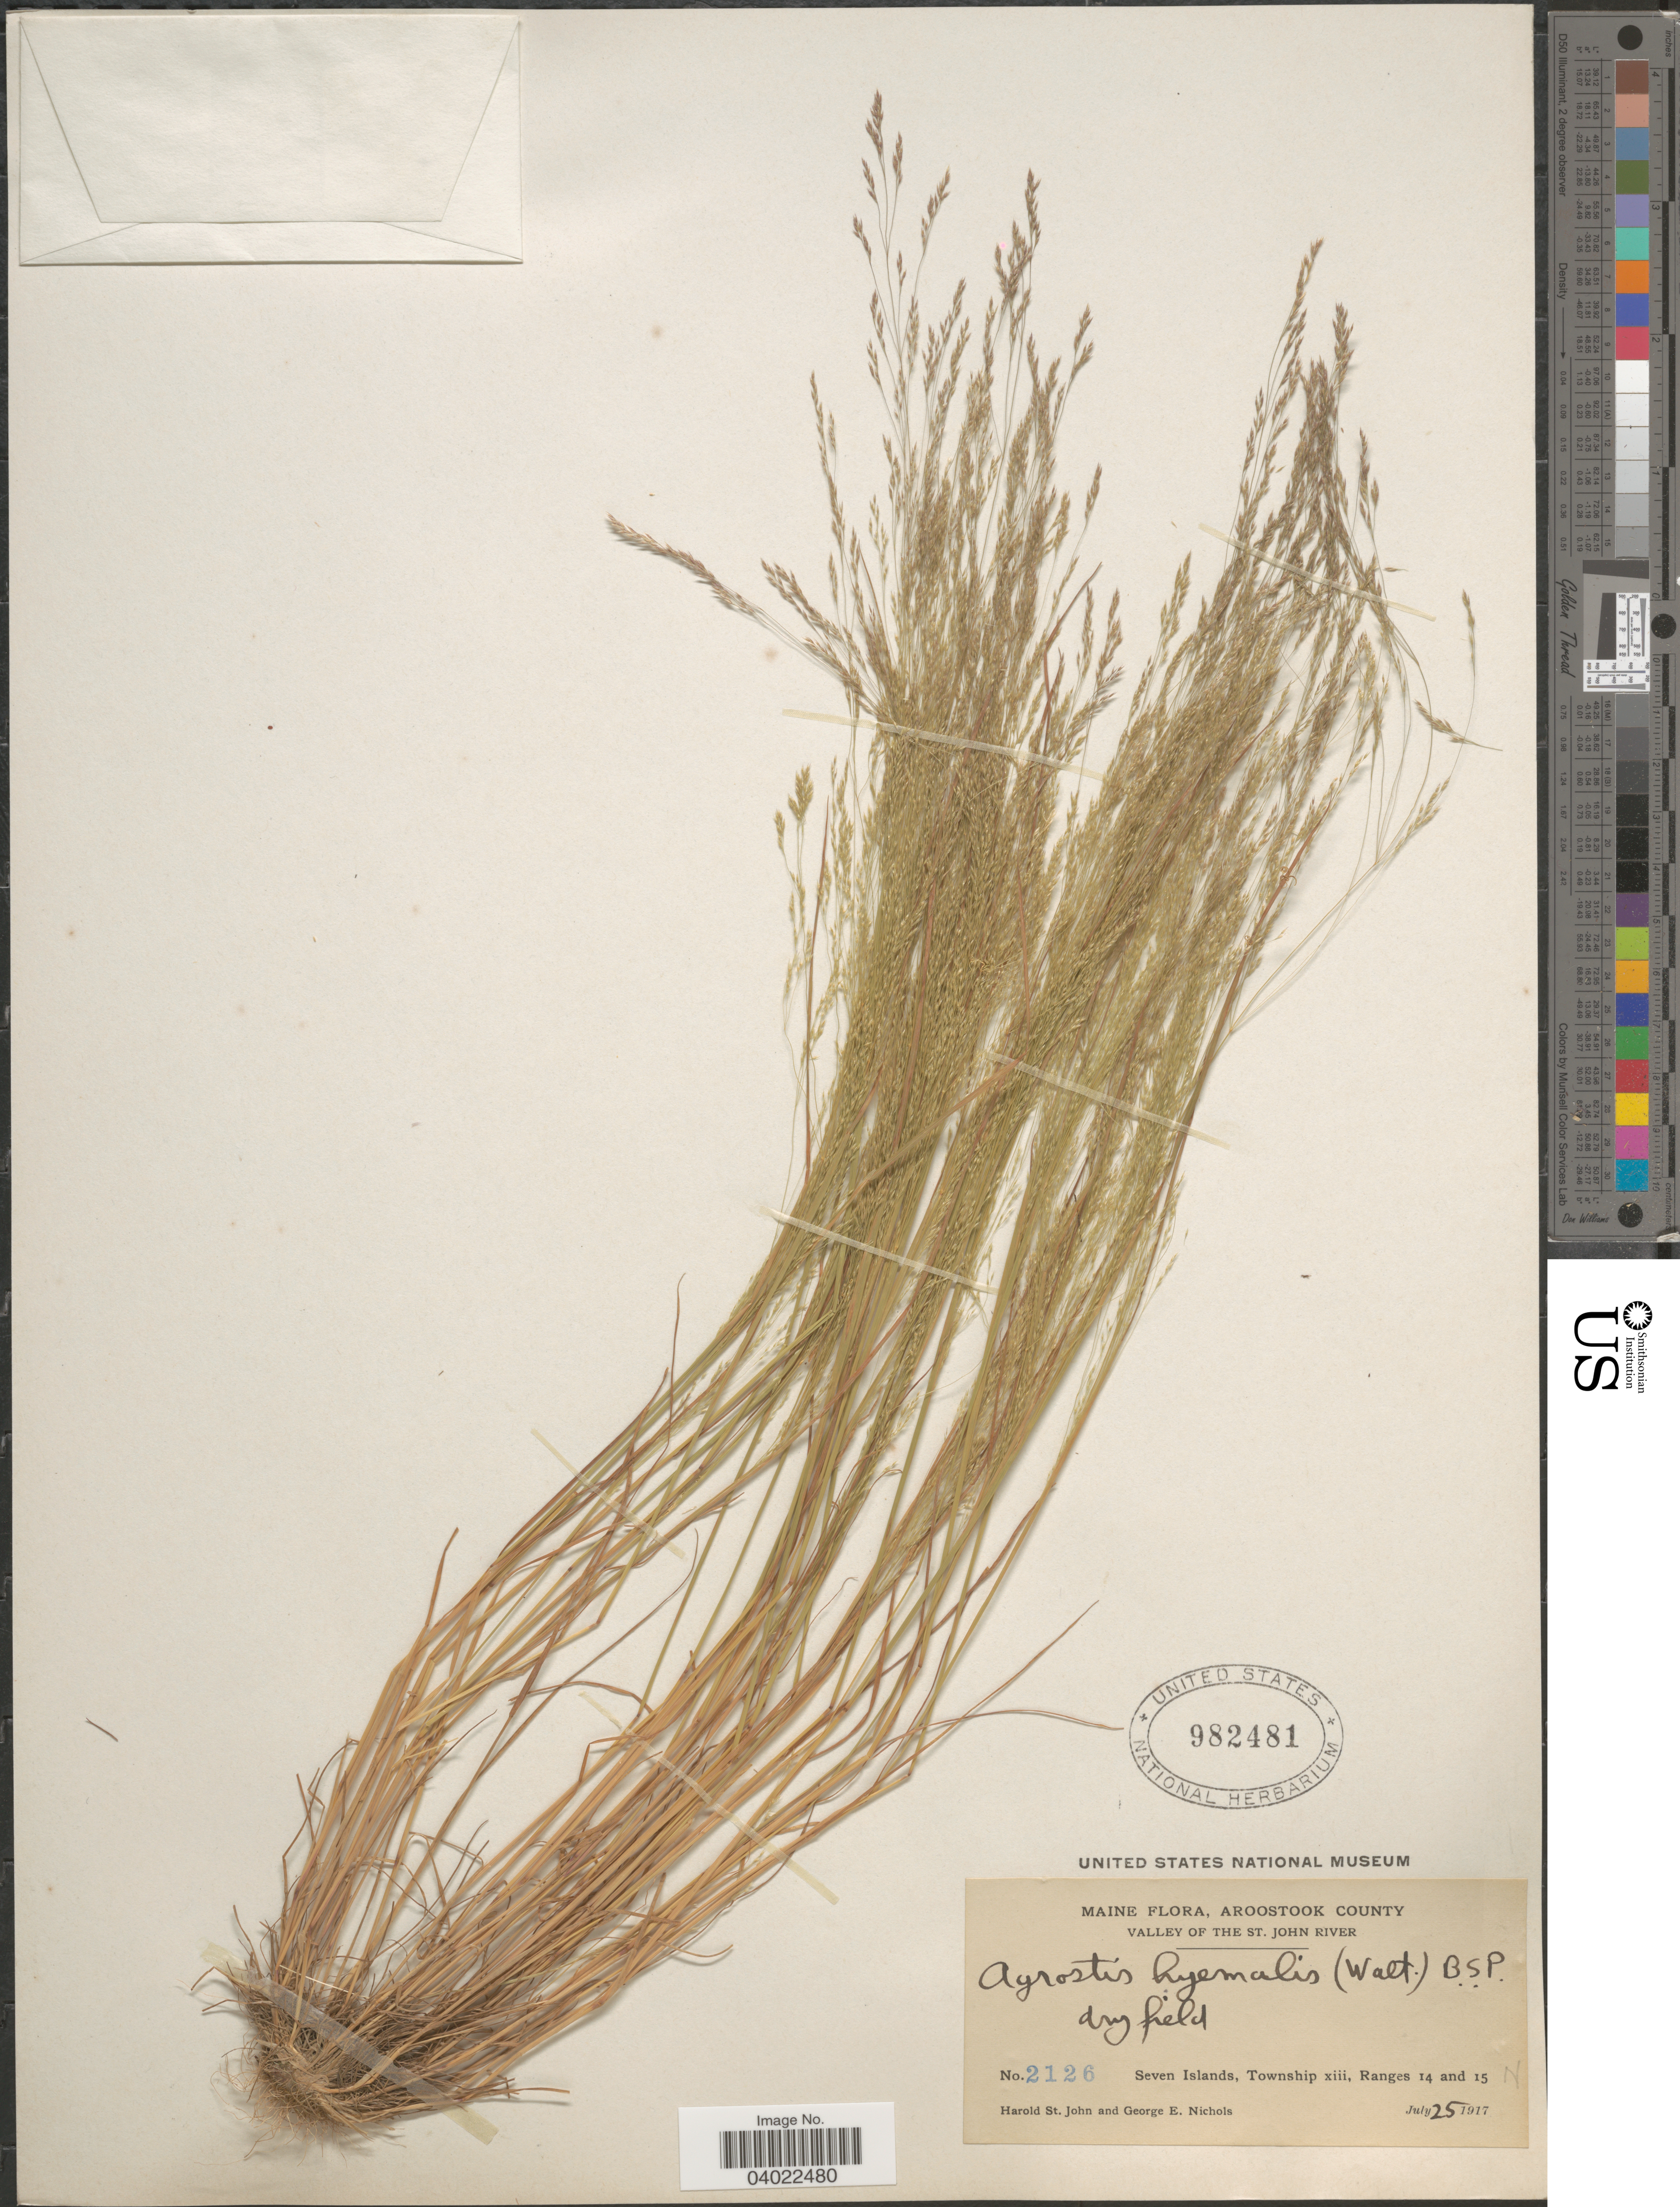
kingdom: Plantae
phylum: Tracheophyta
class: Liliopsida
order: Poales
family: Poaceae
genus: Agrostis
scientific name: Agrostis scabra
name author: Willd.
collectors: H. St. John & G. E. Nichols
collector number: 2126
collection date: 1917-07-25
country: United States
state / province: Maine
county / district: Aroostook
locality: Valley of the St. John River. Seven Islands, Township xiii, Ranges 14 and 15.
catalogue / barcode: US 982481